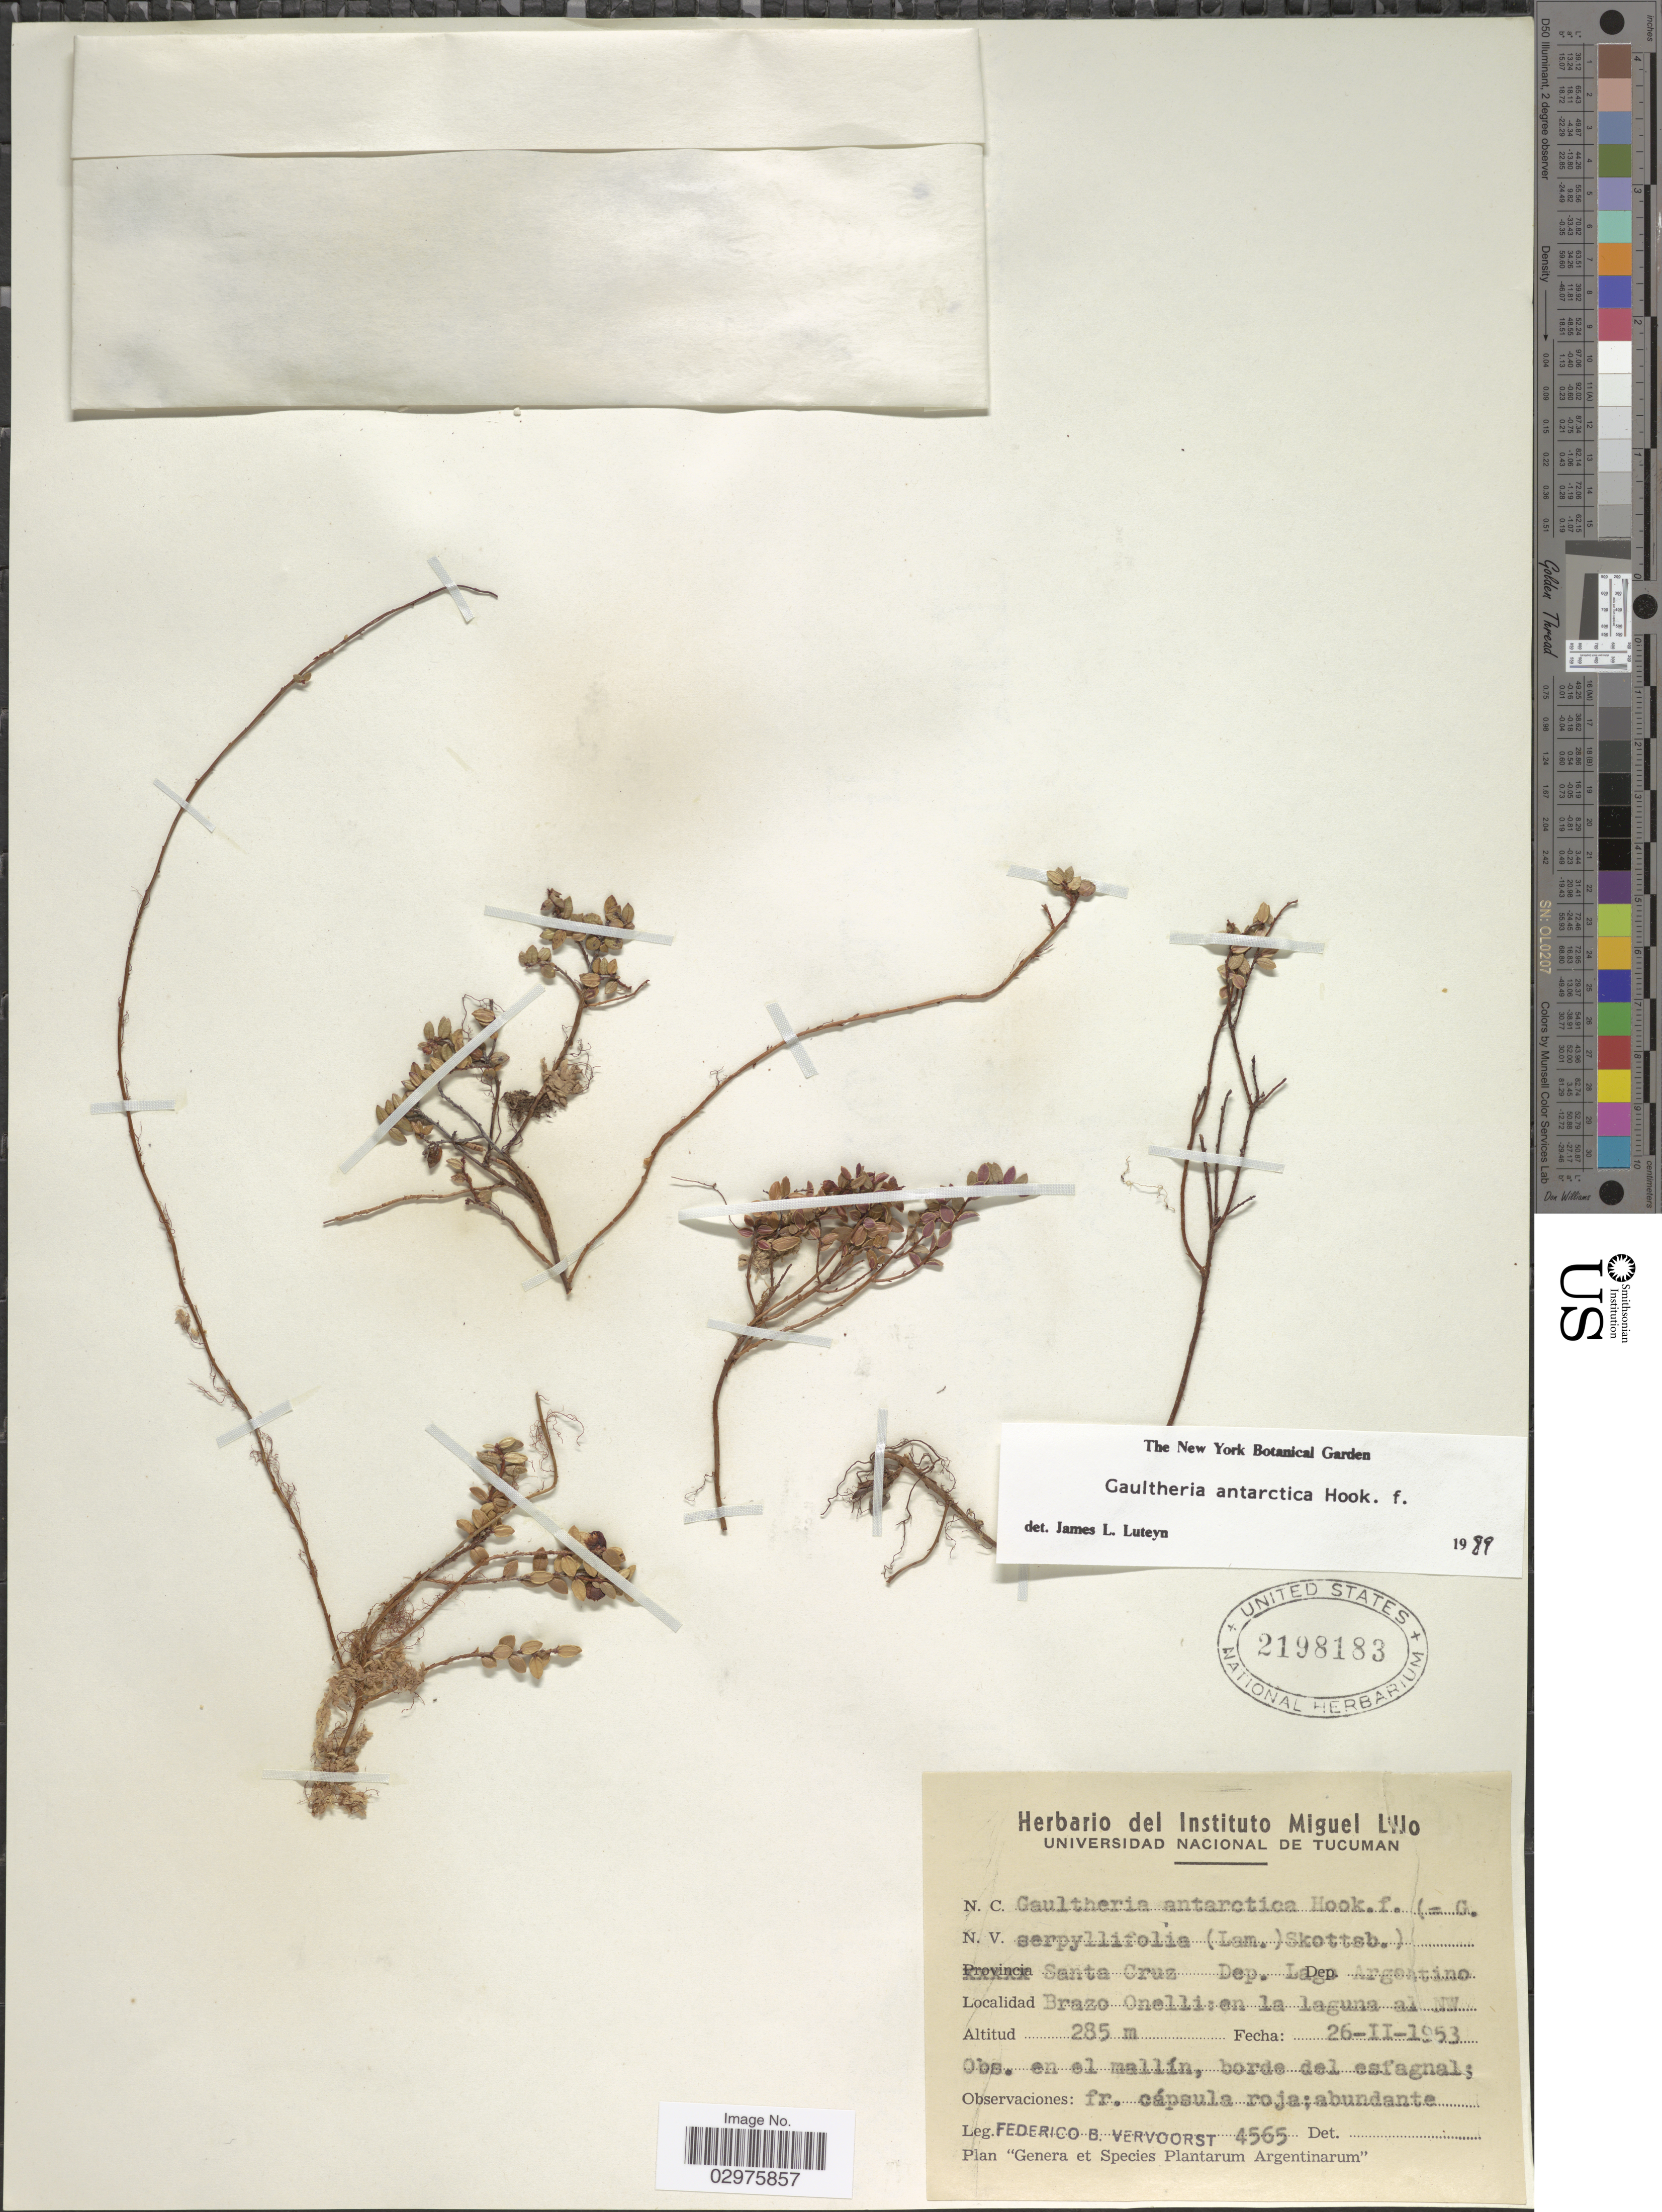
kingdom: Plantae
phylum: Tracheophyta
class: Magnoliopsida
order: Ericales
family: Ericaceae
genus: Gaultheria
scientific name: Gaultheria antarctica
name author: Hook. f.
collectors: F. B. Vervoorst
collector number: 4565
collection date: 1953-02-26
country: Argentina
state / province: Santa Cruz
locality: Santa Cruz Dep. [illegible text] Argentino. Brazo Onelli: en la laguna al NW.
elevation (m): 285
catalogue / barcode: US 2198183